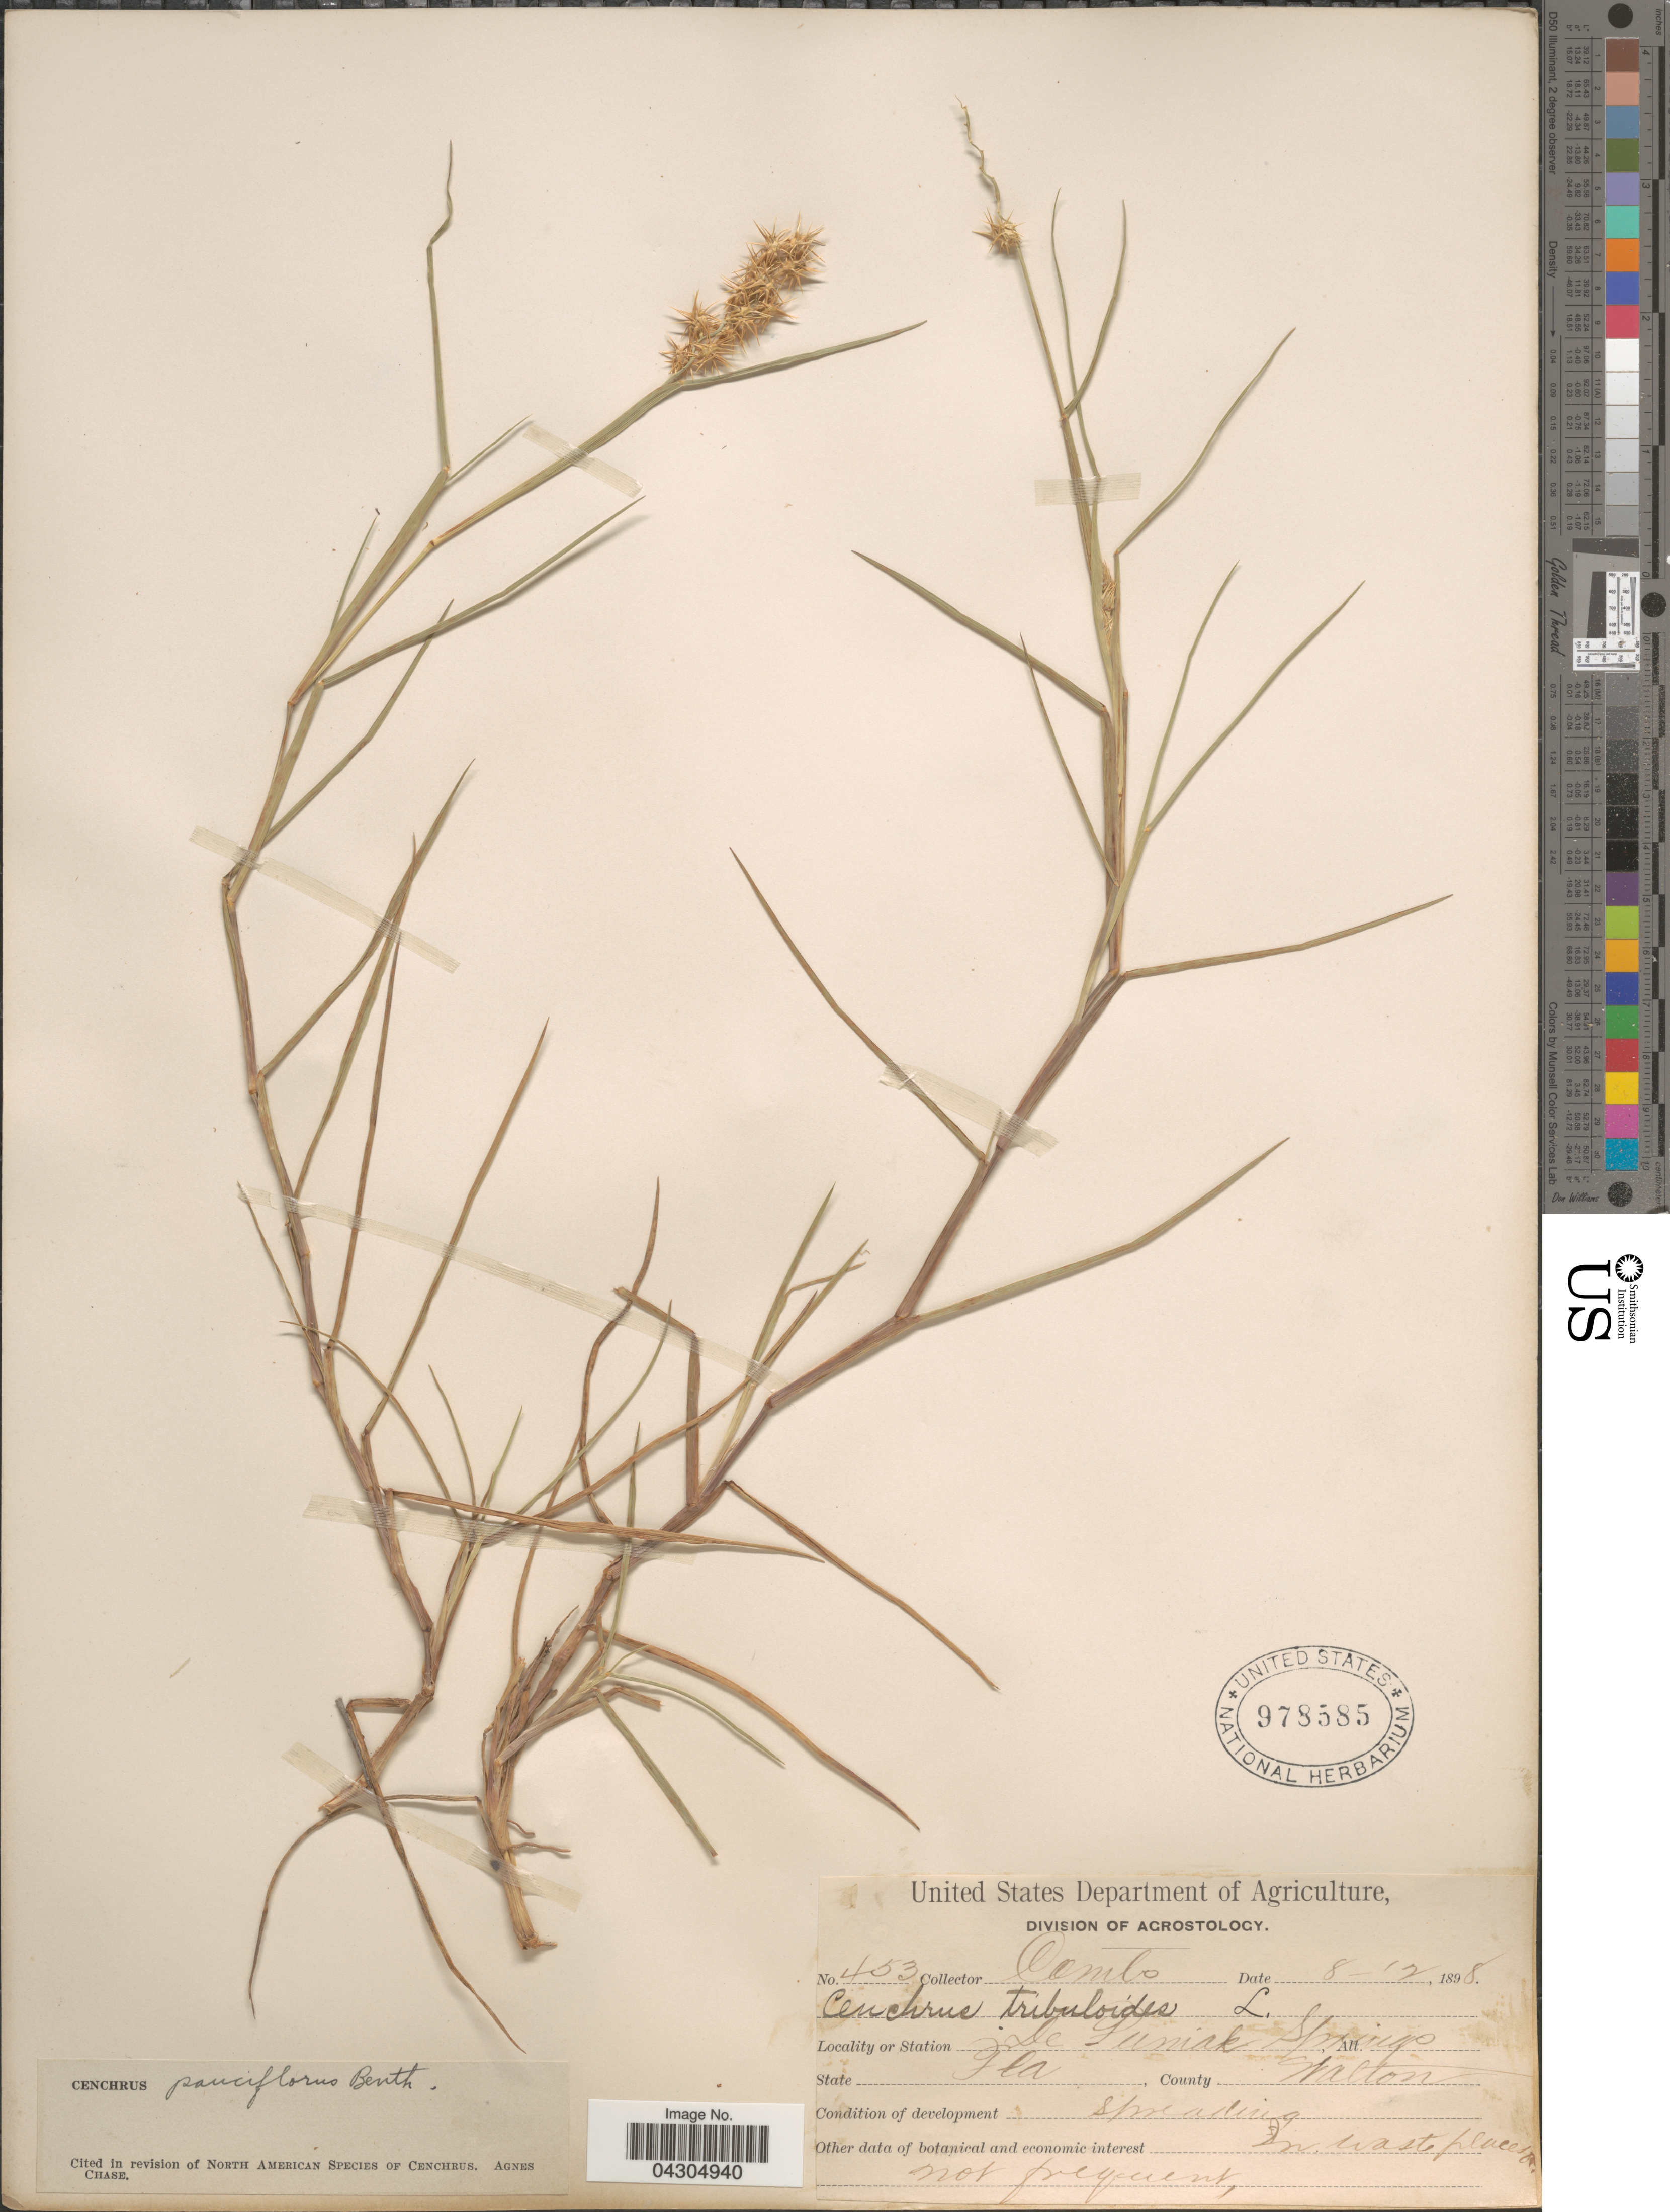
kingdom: Plantae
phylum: Tracheophyta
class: Liliopsida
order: Poales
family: Poaceae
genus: Cenchrus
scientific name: Cenchrus spinifex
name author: Cav.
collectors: -. Combs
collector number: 453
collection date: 1898-08-12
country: United States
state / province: Florida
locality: DeFuniak Springs. County Walton.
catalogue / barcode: US 978585